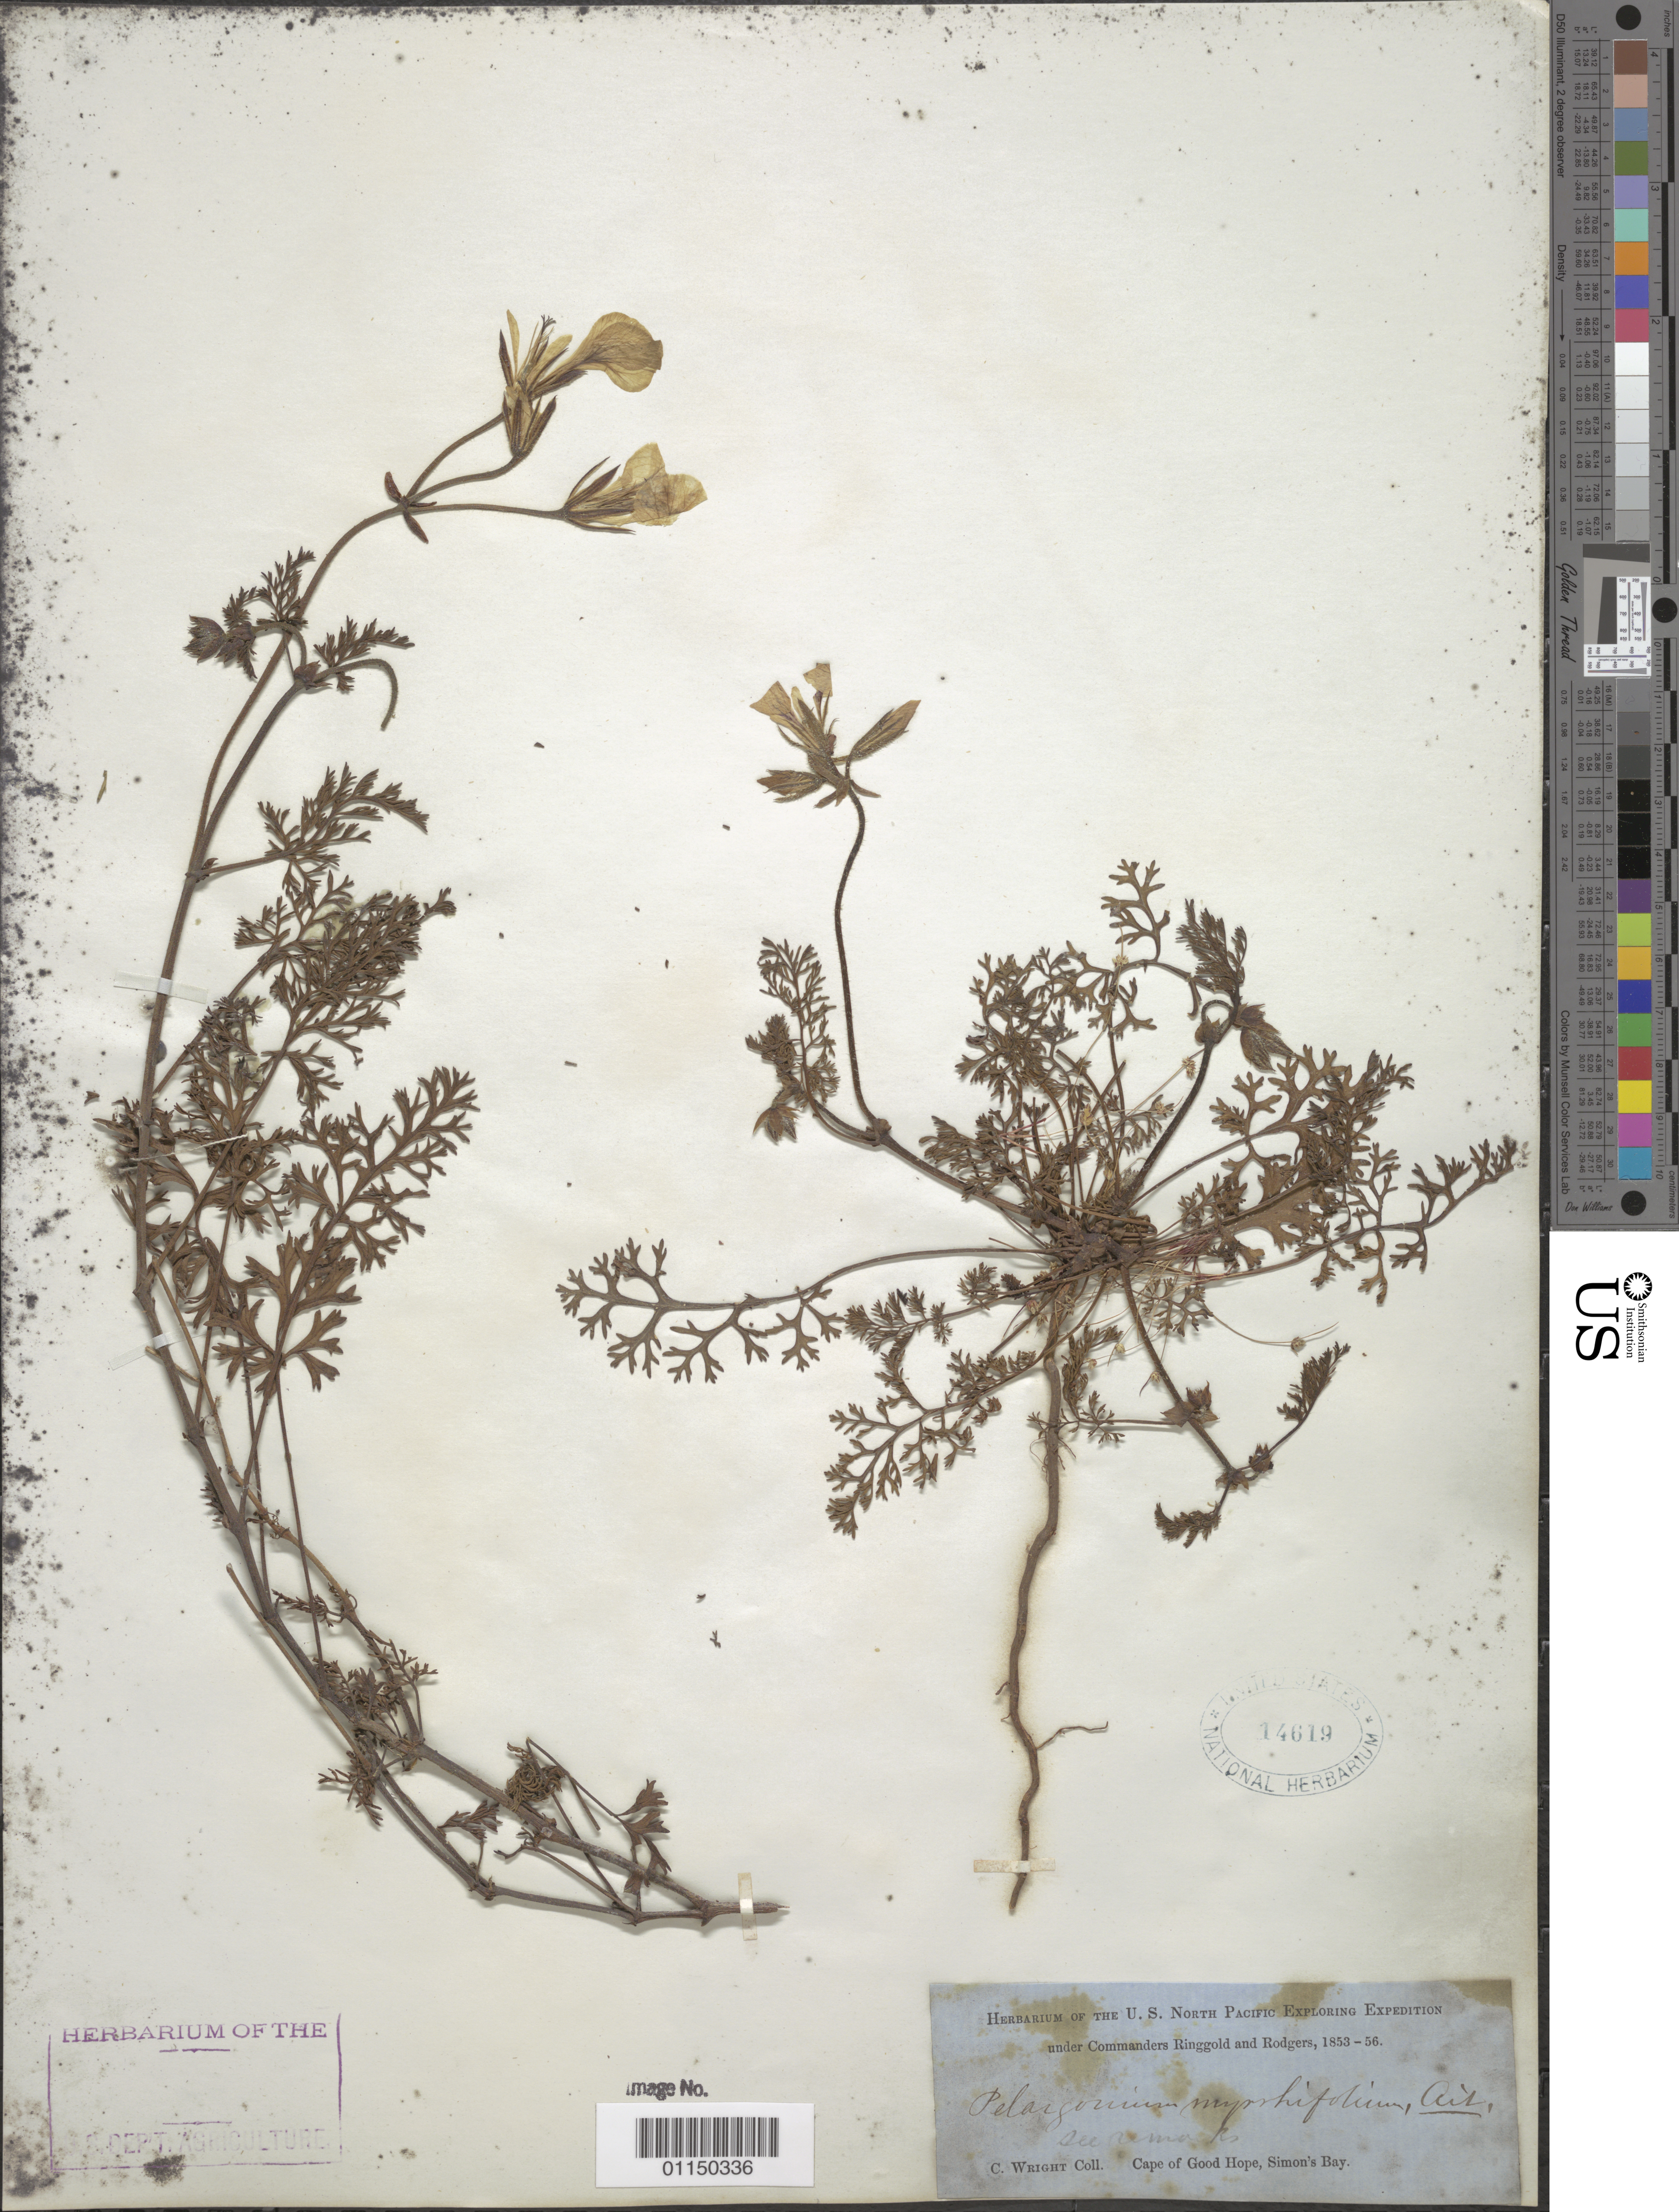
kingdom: Plantae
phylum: Tracheophyta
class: Magnoliopsida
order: Geraniales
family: Geraniaceae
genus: Pelargonium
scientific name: Pelargonium myrrhifolium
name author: L'Hér.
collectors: C. Wright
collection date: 1853/1856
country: South Africa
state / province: Western Cape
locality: Cape of Good Hope, Simon's Bay.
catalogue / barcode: US 14619